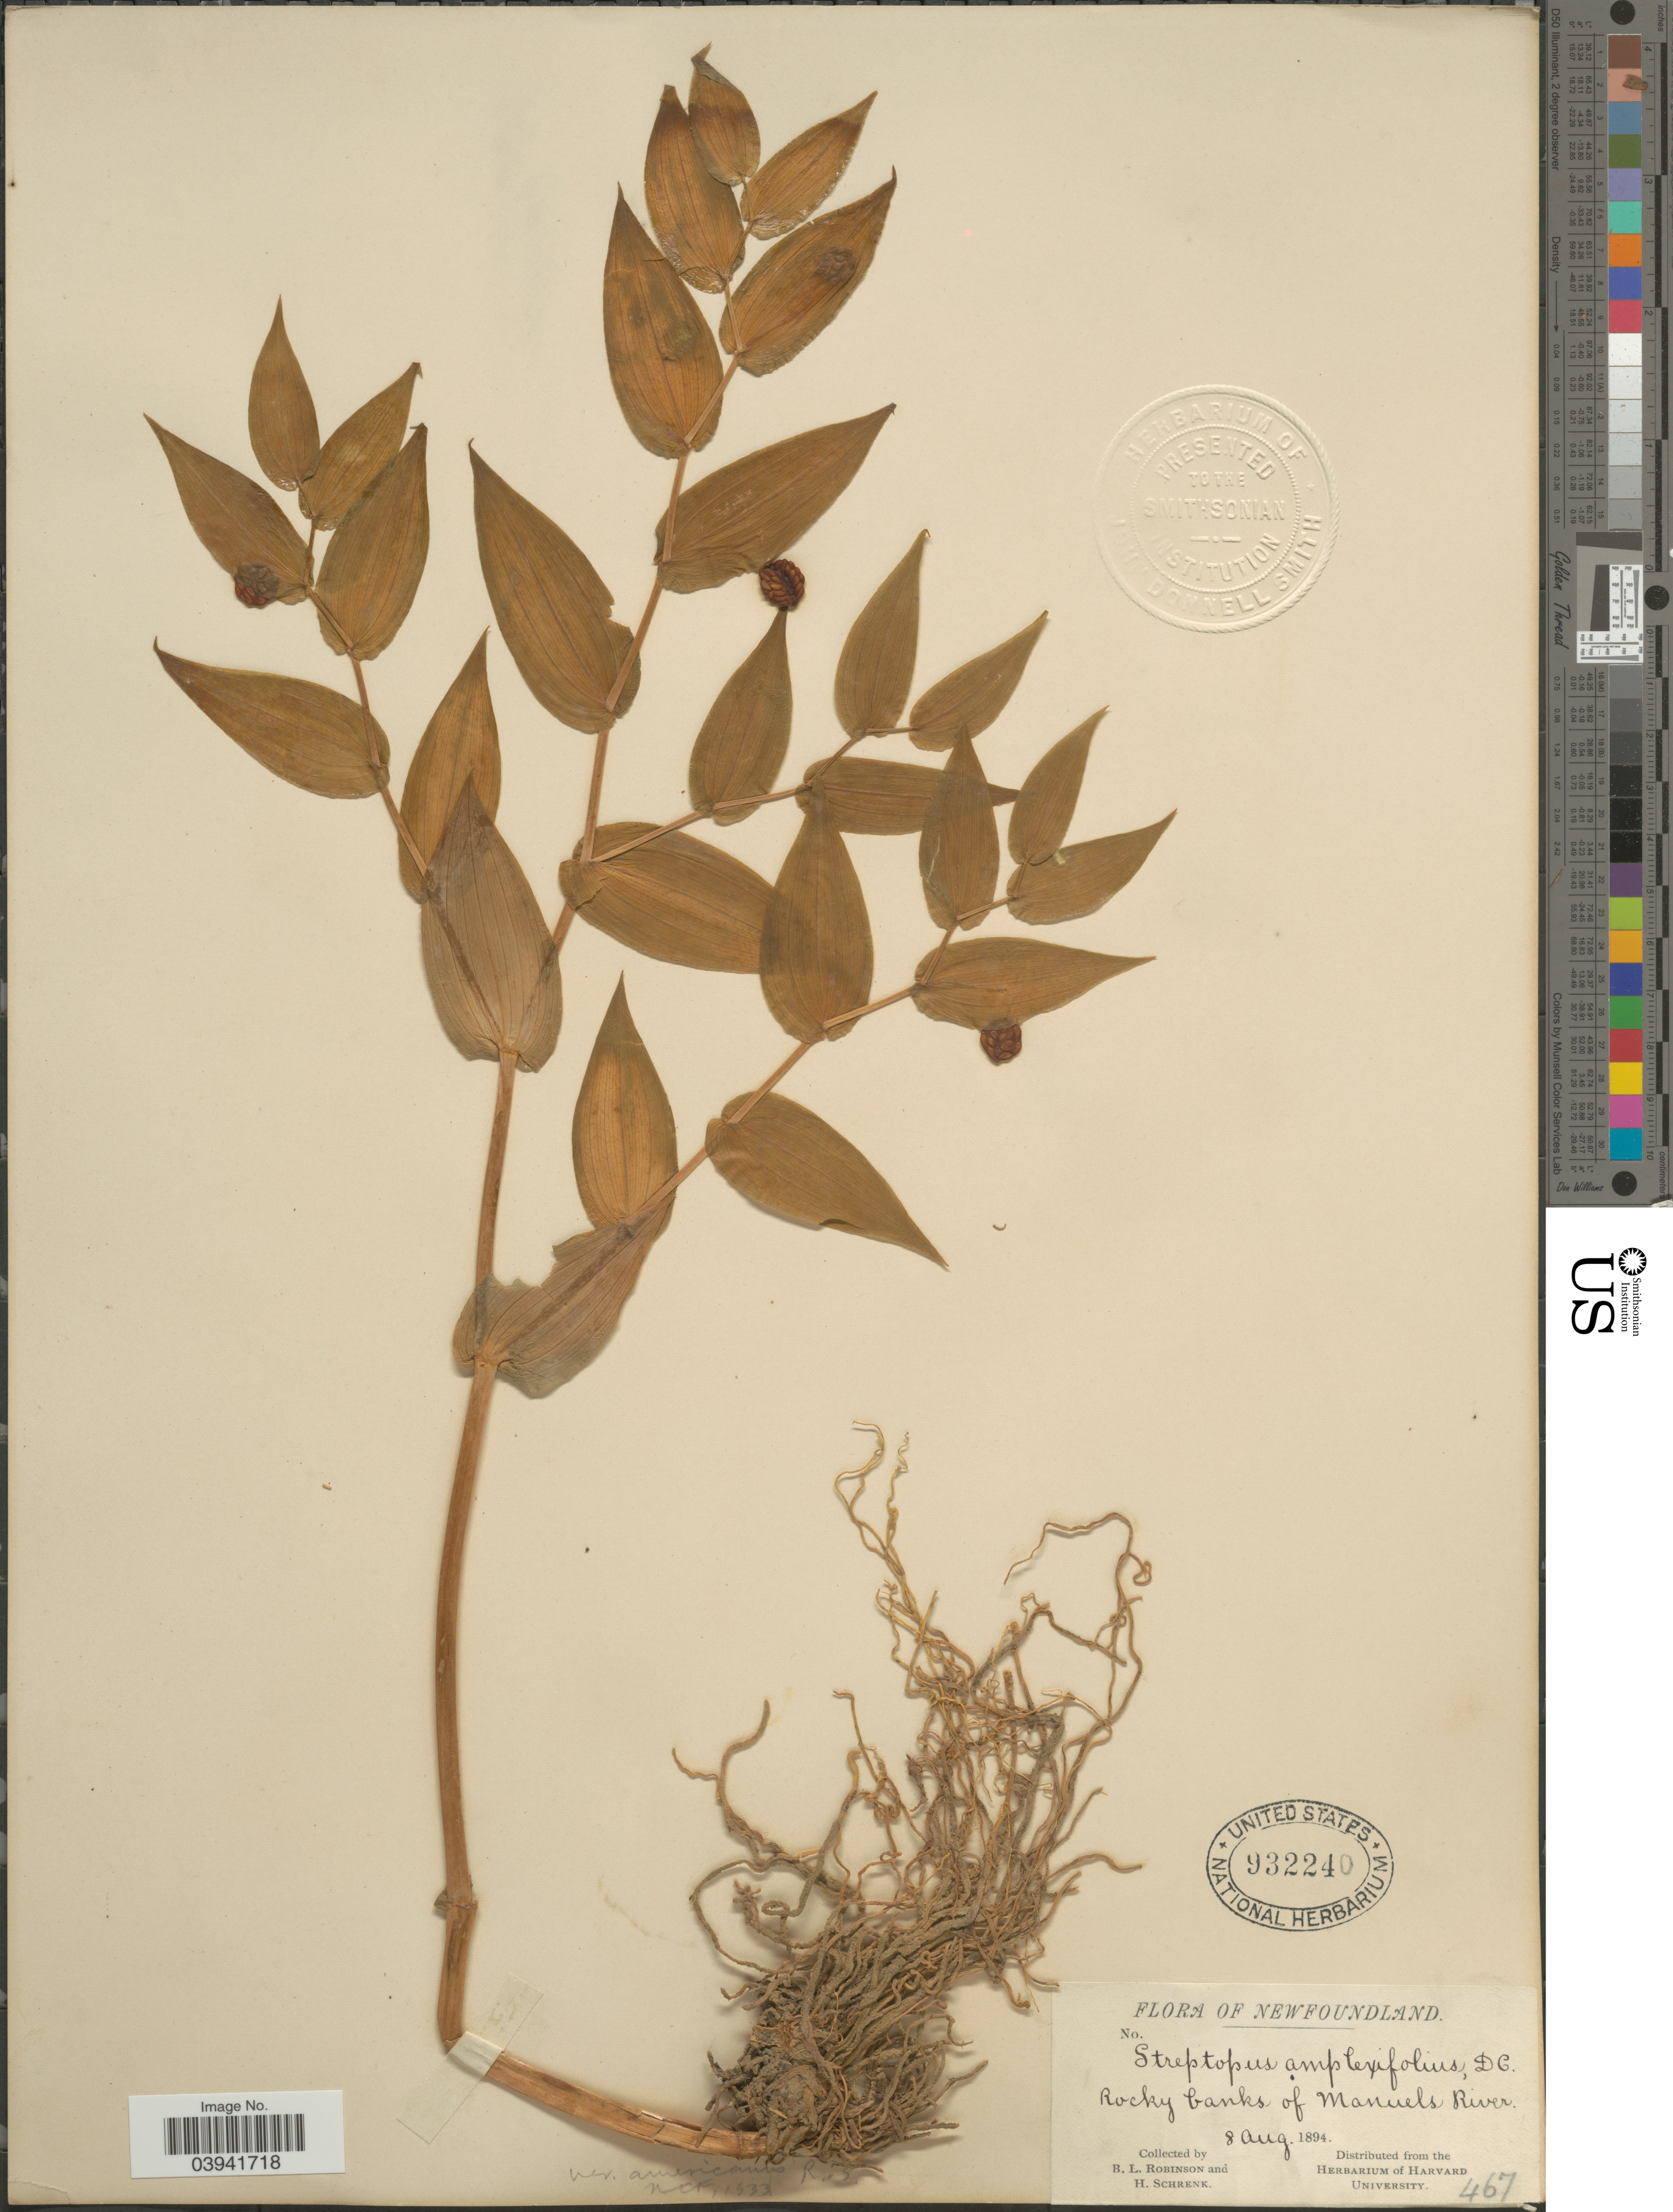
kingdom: Plantae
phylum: Tracheophyta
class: Liliopsida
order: Liliales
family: Liliaceae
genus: Streptopus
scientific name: Streptopus amplexifolius var. americanus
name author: Schult. & Schult. f.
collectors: B. L. Robinson & H. Schrenk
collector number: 467?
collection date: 1894-08-08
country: Canada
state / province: Newfoundland and Labrador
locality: Rocky banks of Manuels River.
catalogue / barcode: US 932240